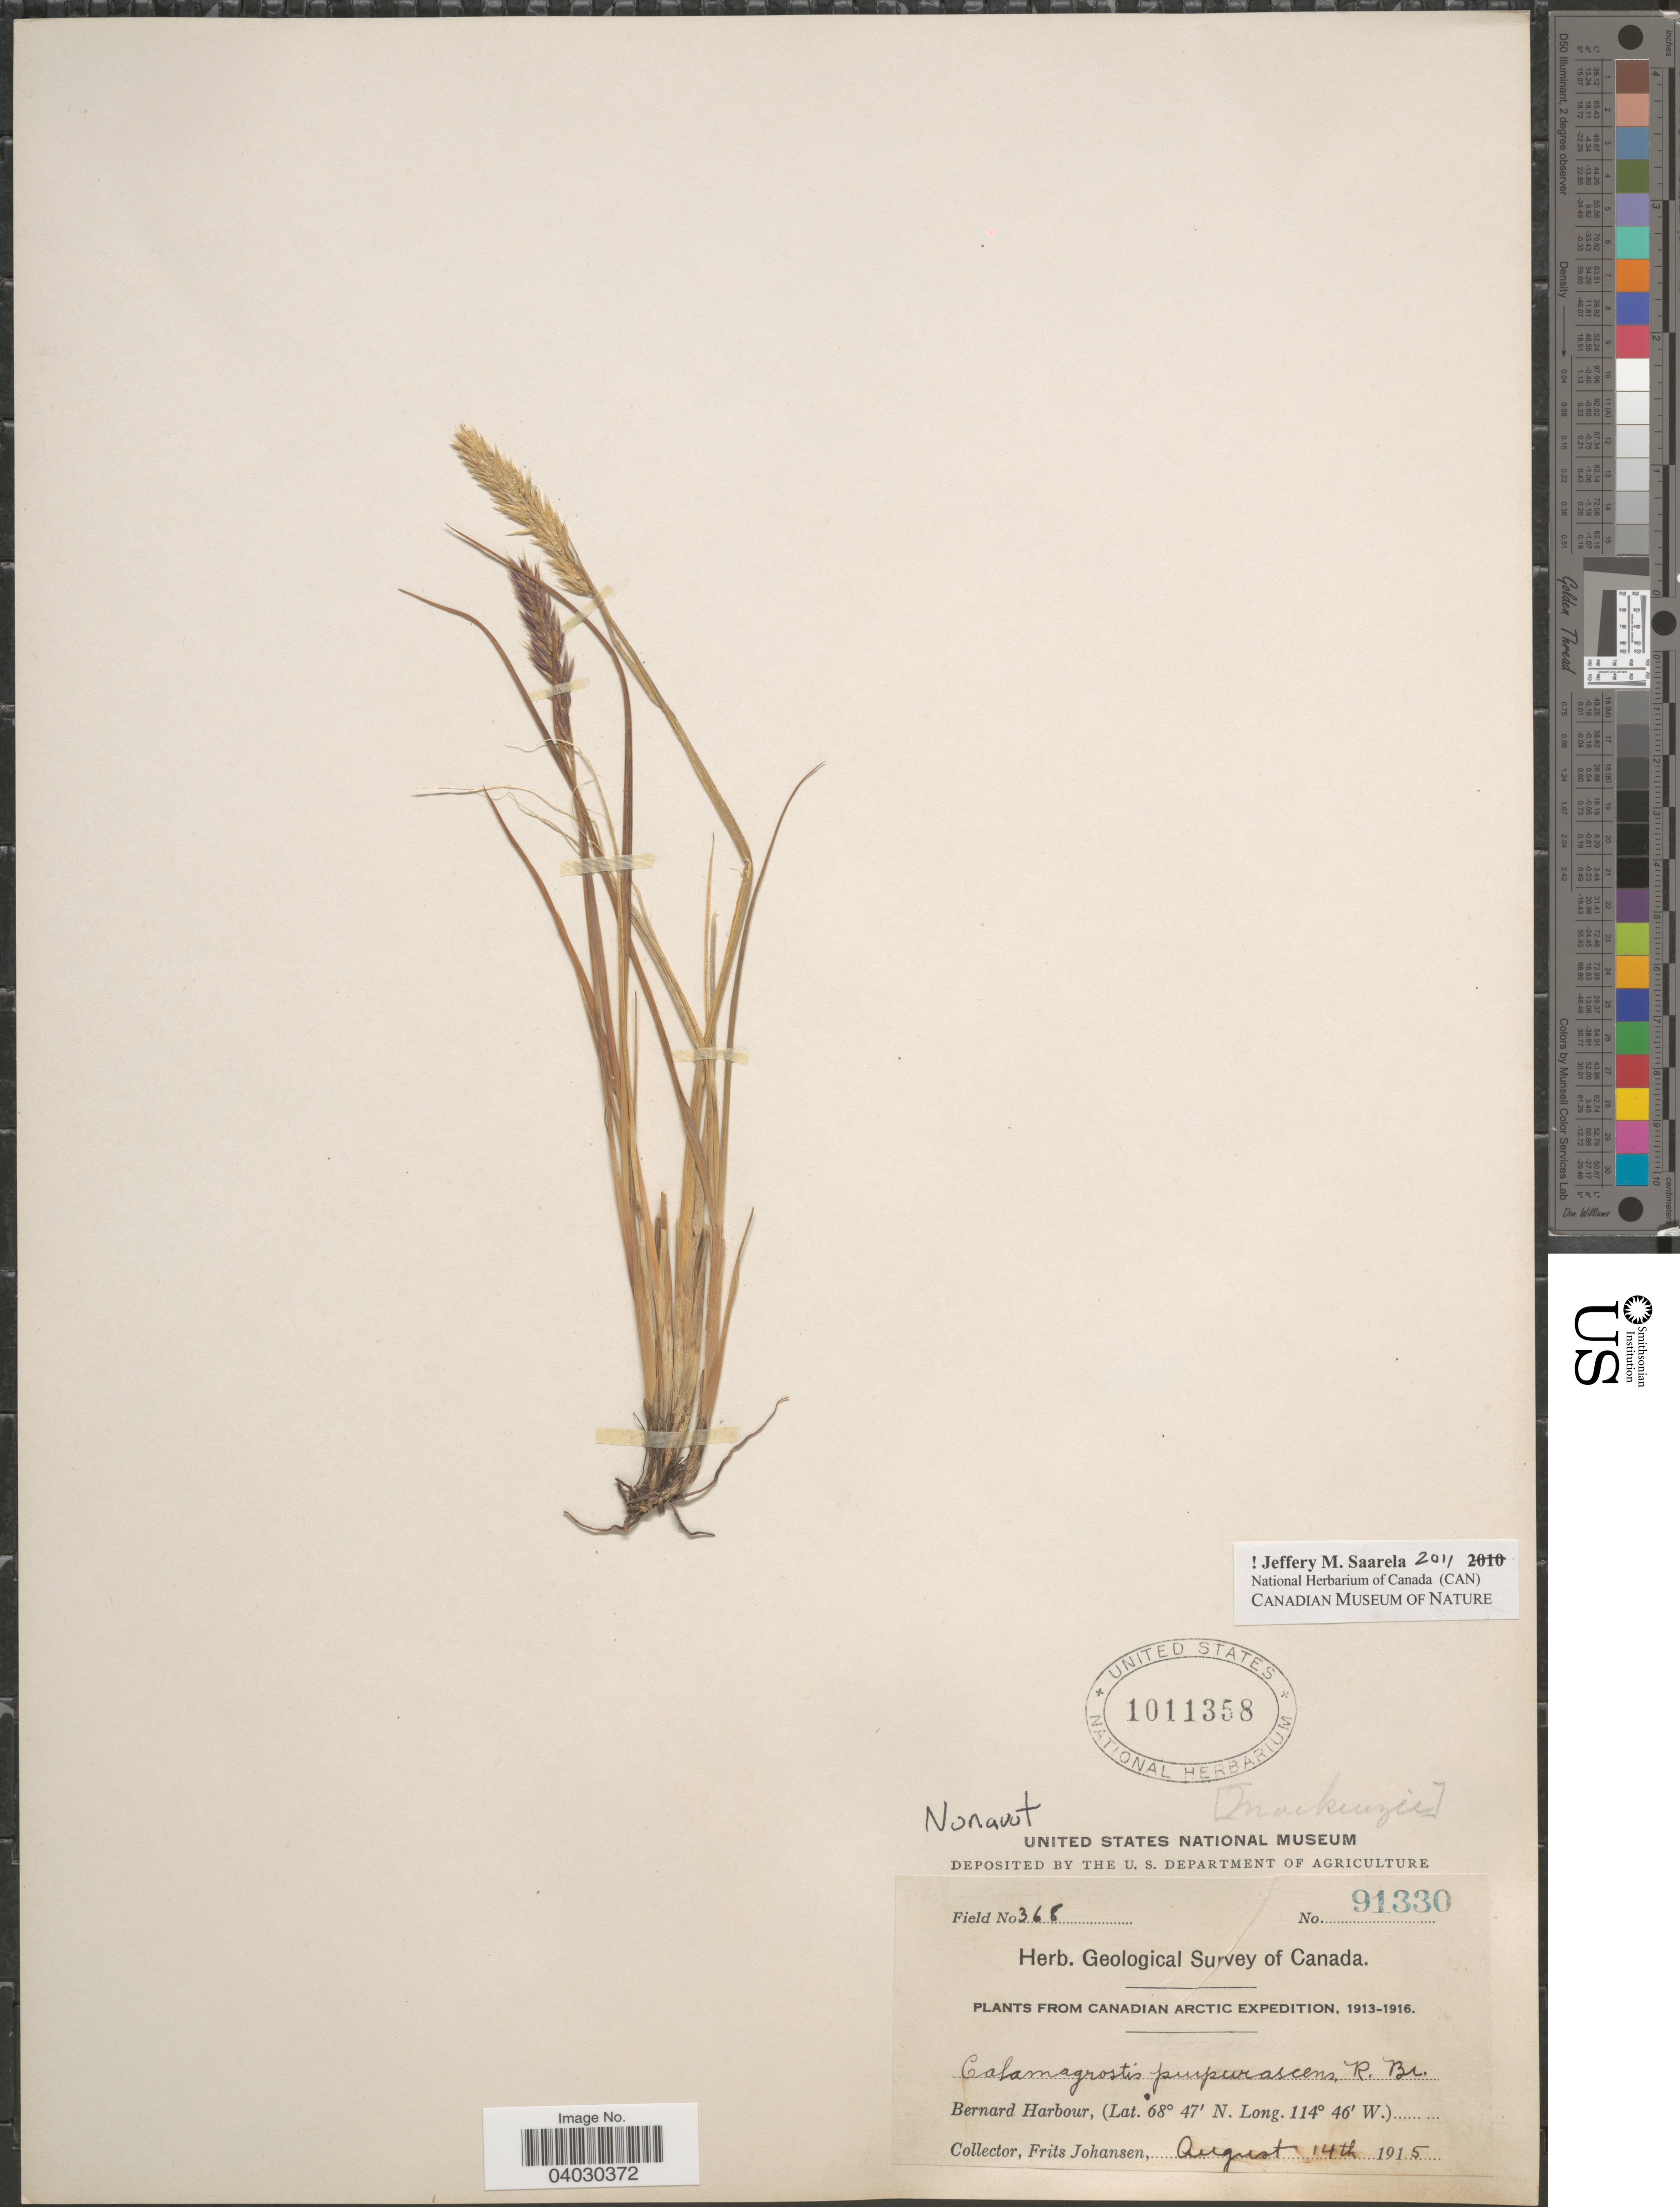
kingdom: Plantae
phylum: Tracheophyta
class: Liliopsida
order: Poales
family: Poaceae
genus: Calamagrostis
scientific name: Calamagrostis purpurascens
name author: R. Br.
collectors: F. Johansen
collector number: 91330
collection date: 1915-08-14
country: Canada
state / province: Nunavut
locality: Mackenzie. Bernard Harbour.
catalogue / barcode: US 1011358